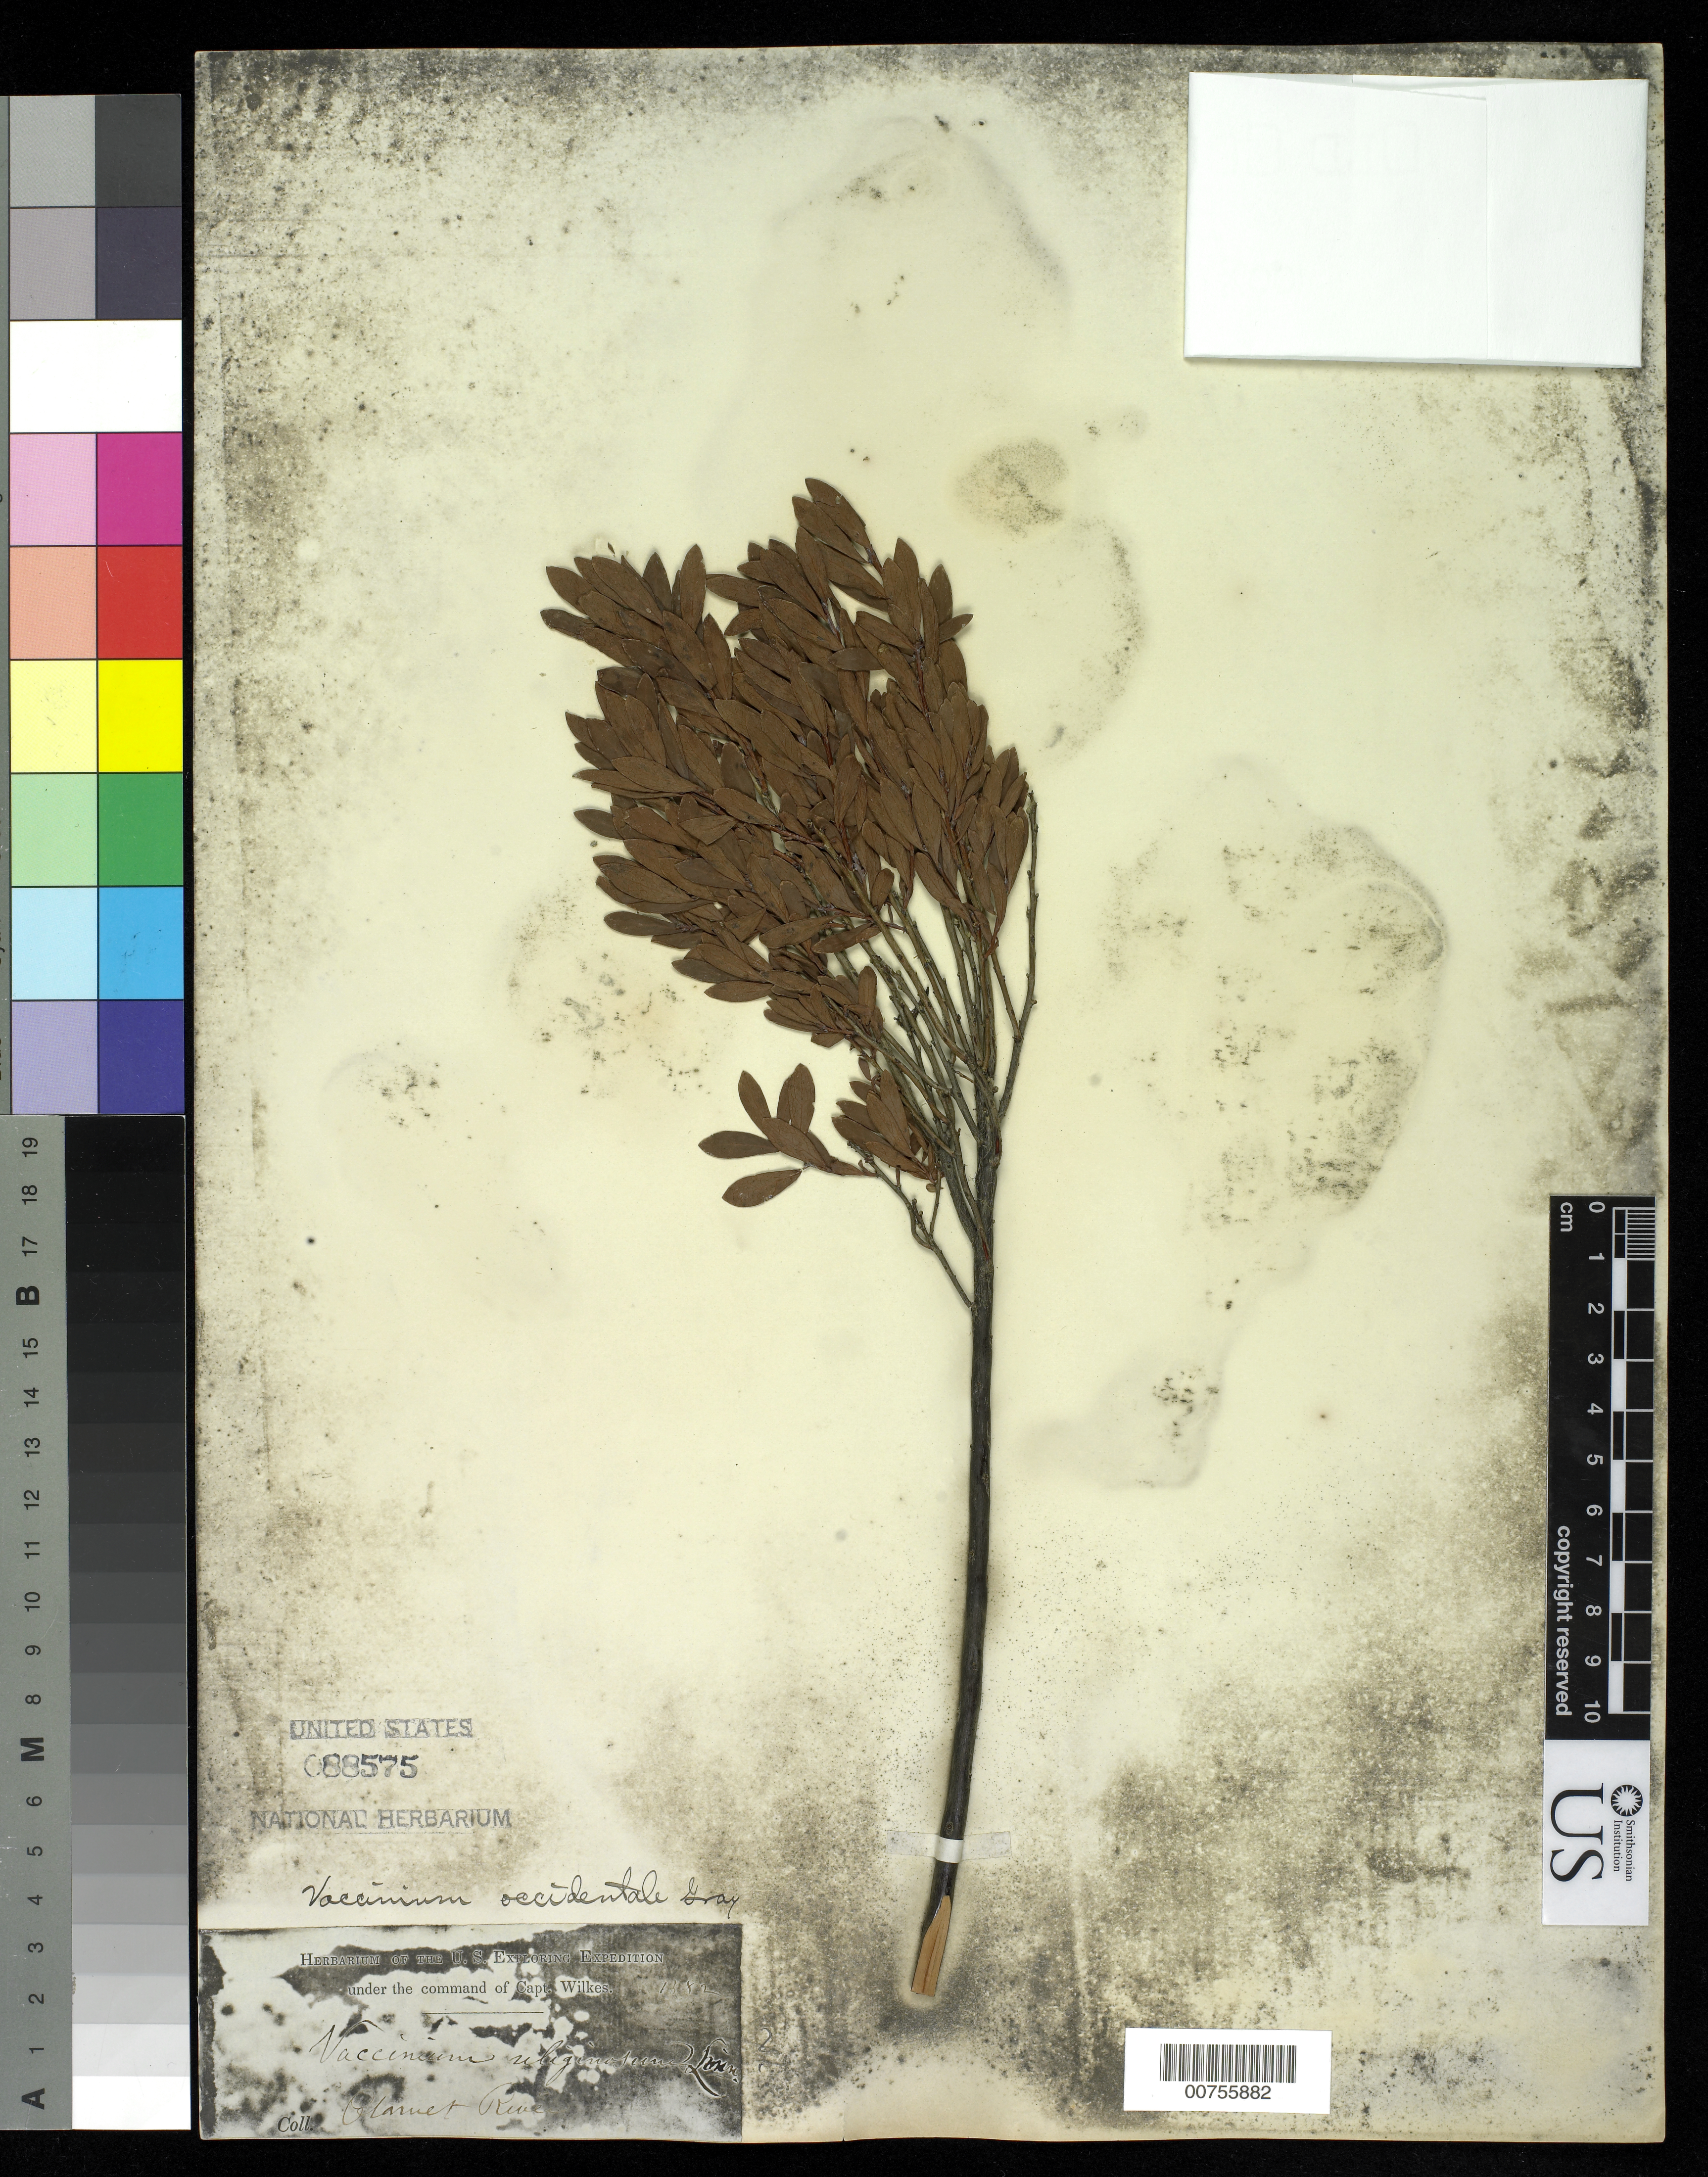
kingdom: Plantae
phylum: Tracheophyta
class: Magnoliopsida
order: Ericales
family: Ericaceae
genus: Vaccinium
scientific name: Vaccinium occidentale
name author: A. Gray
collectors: Wilkes Explor. Exped.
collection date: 1838/1842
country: United States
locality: Clamet River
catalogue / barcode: US 88575